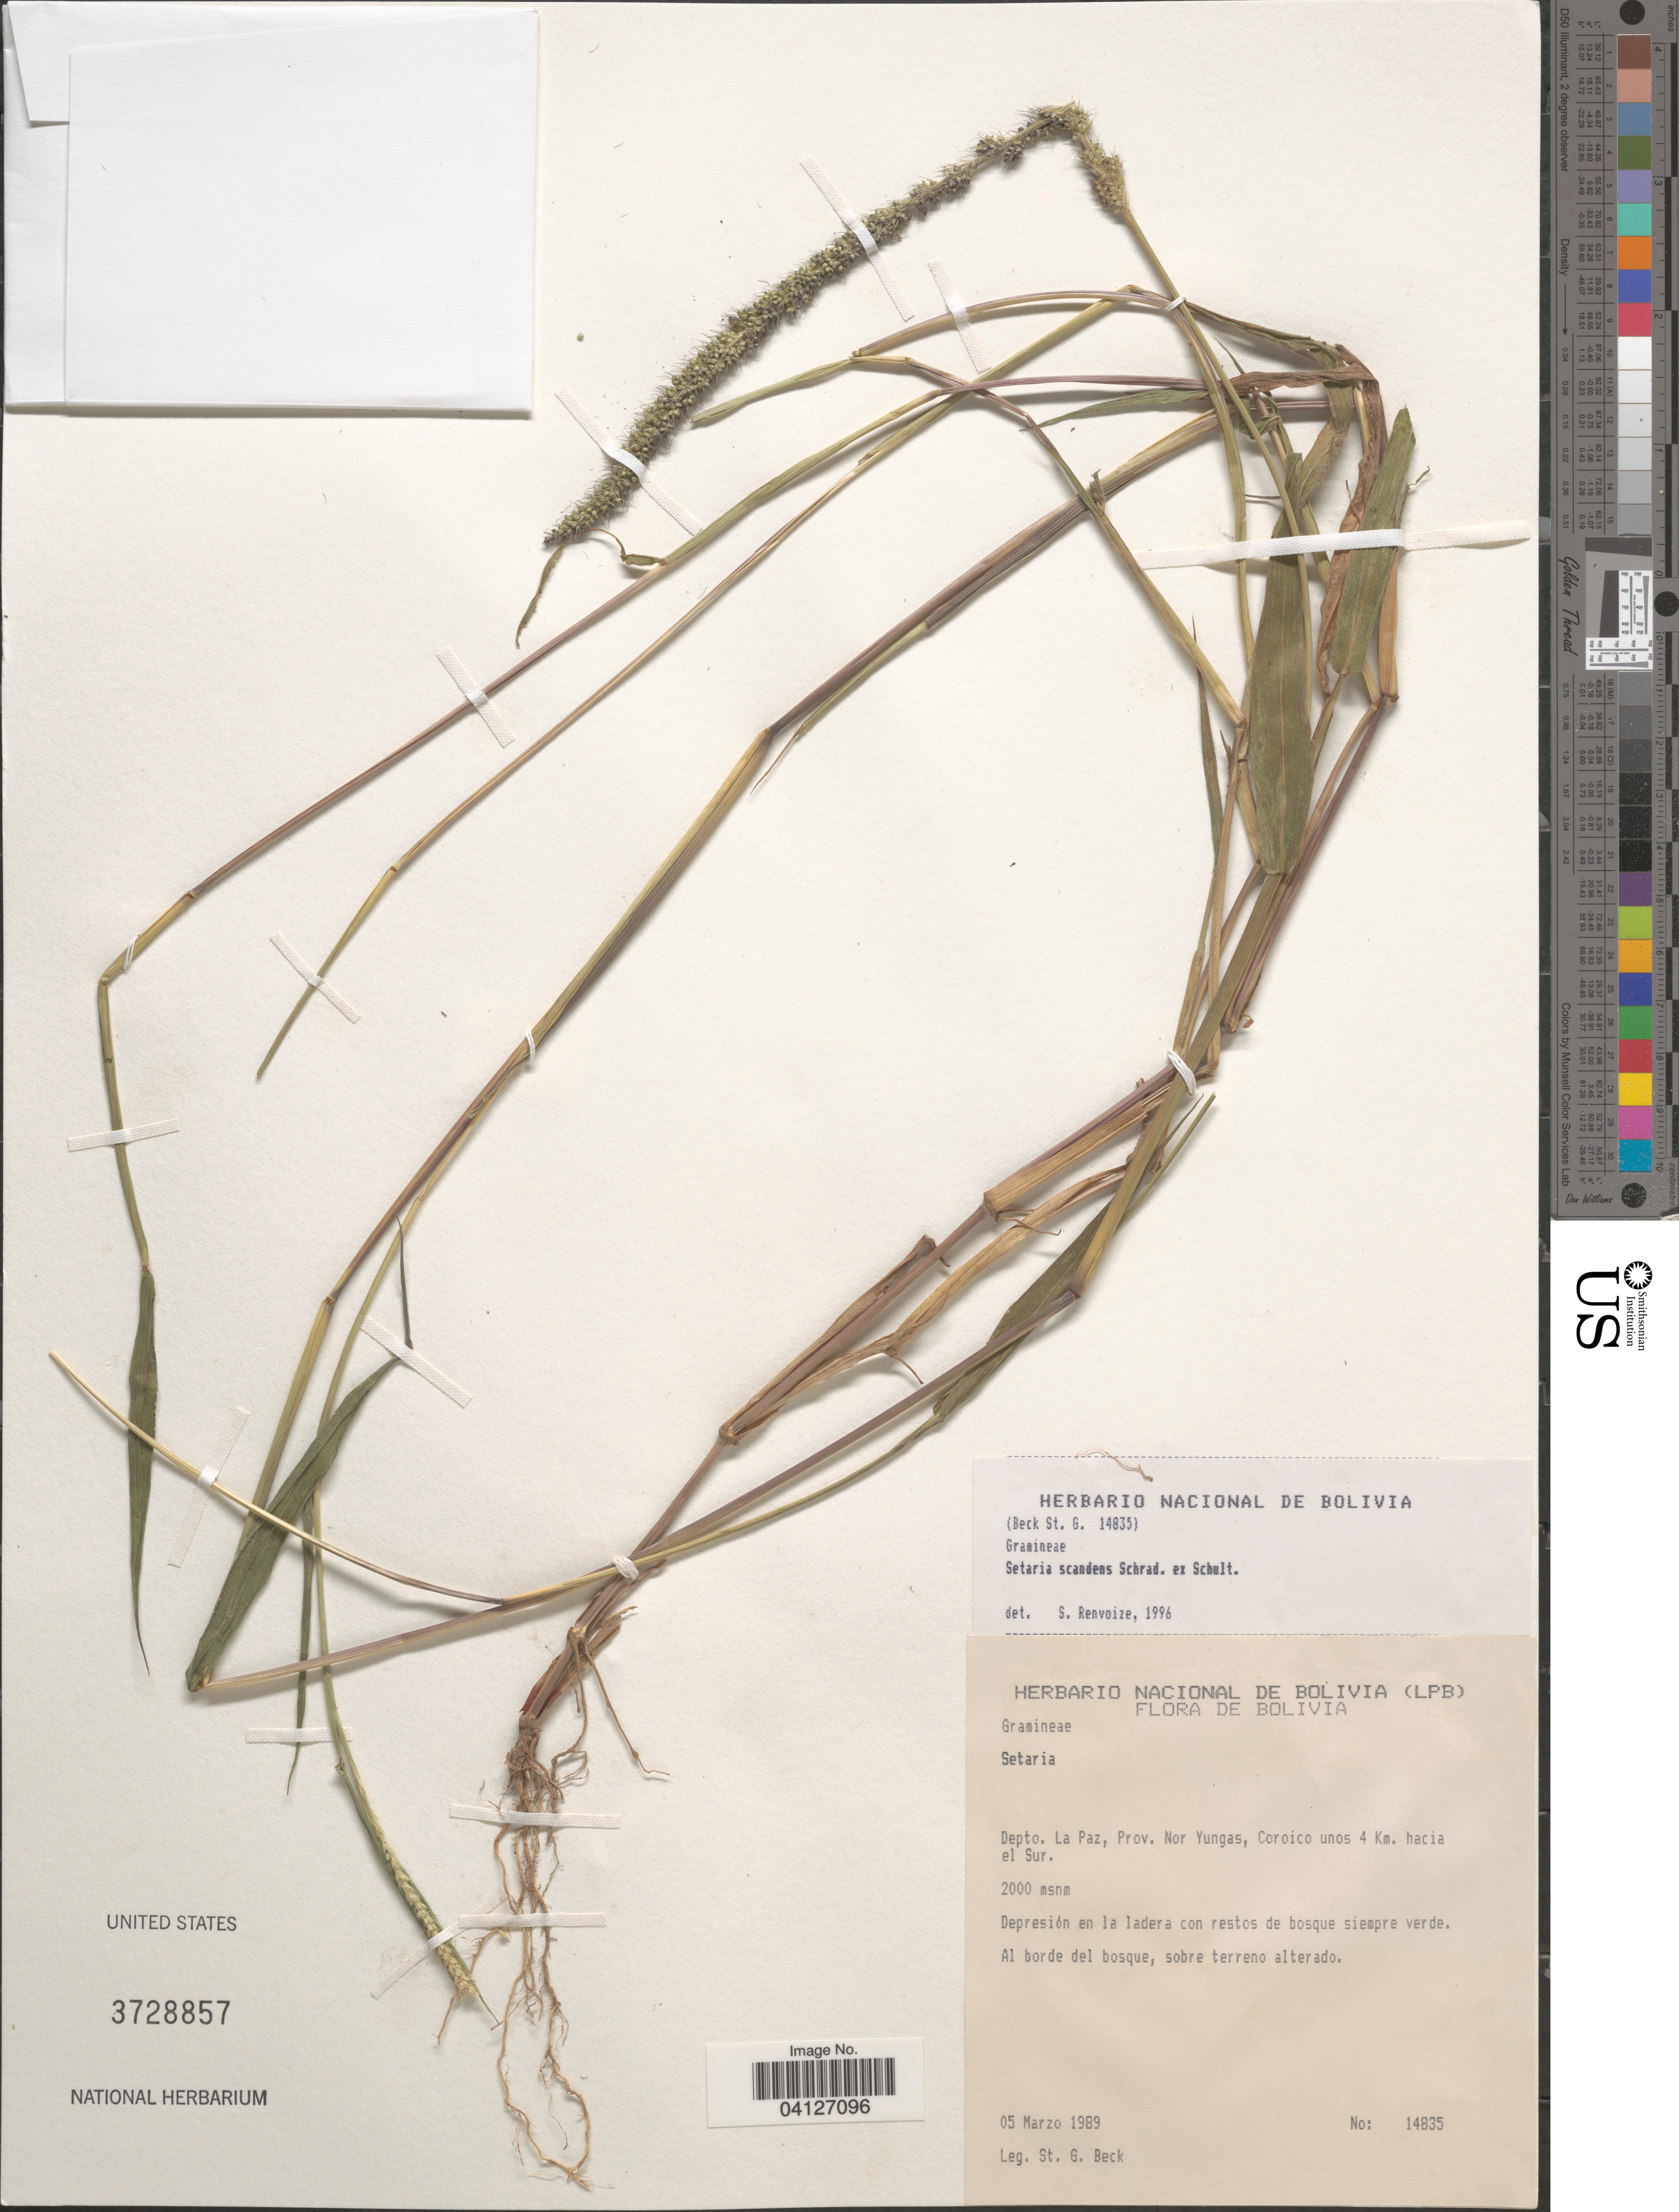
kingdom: Plantae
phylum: Tracheophyta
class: Liliopsida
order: Poales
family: Poaceae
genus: Setaria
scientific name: Setaria scandens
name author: Schrad. ex Schult.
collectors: S. G. Beck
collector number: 14835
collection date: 1989-03-05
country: Bolivia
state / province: La Paz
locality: Depto. La Paz, Prov. Nor Yungas, Coroico unos 4 Km. hacia el Sur.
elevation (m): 2000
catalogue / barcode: US 3728857